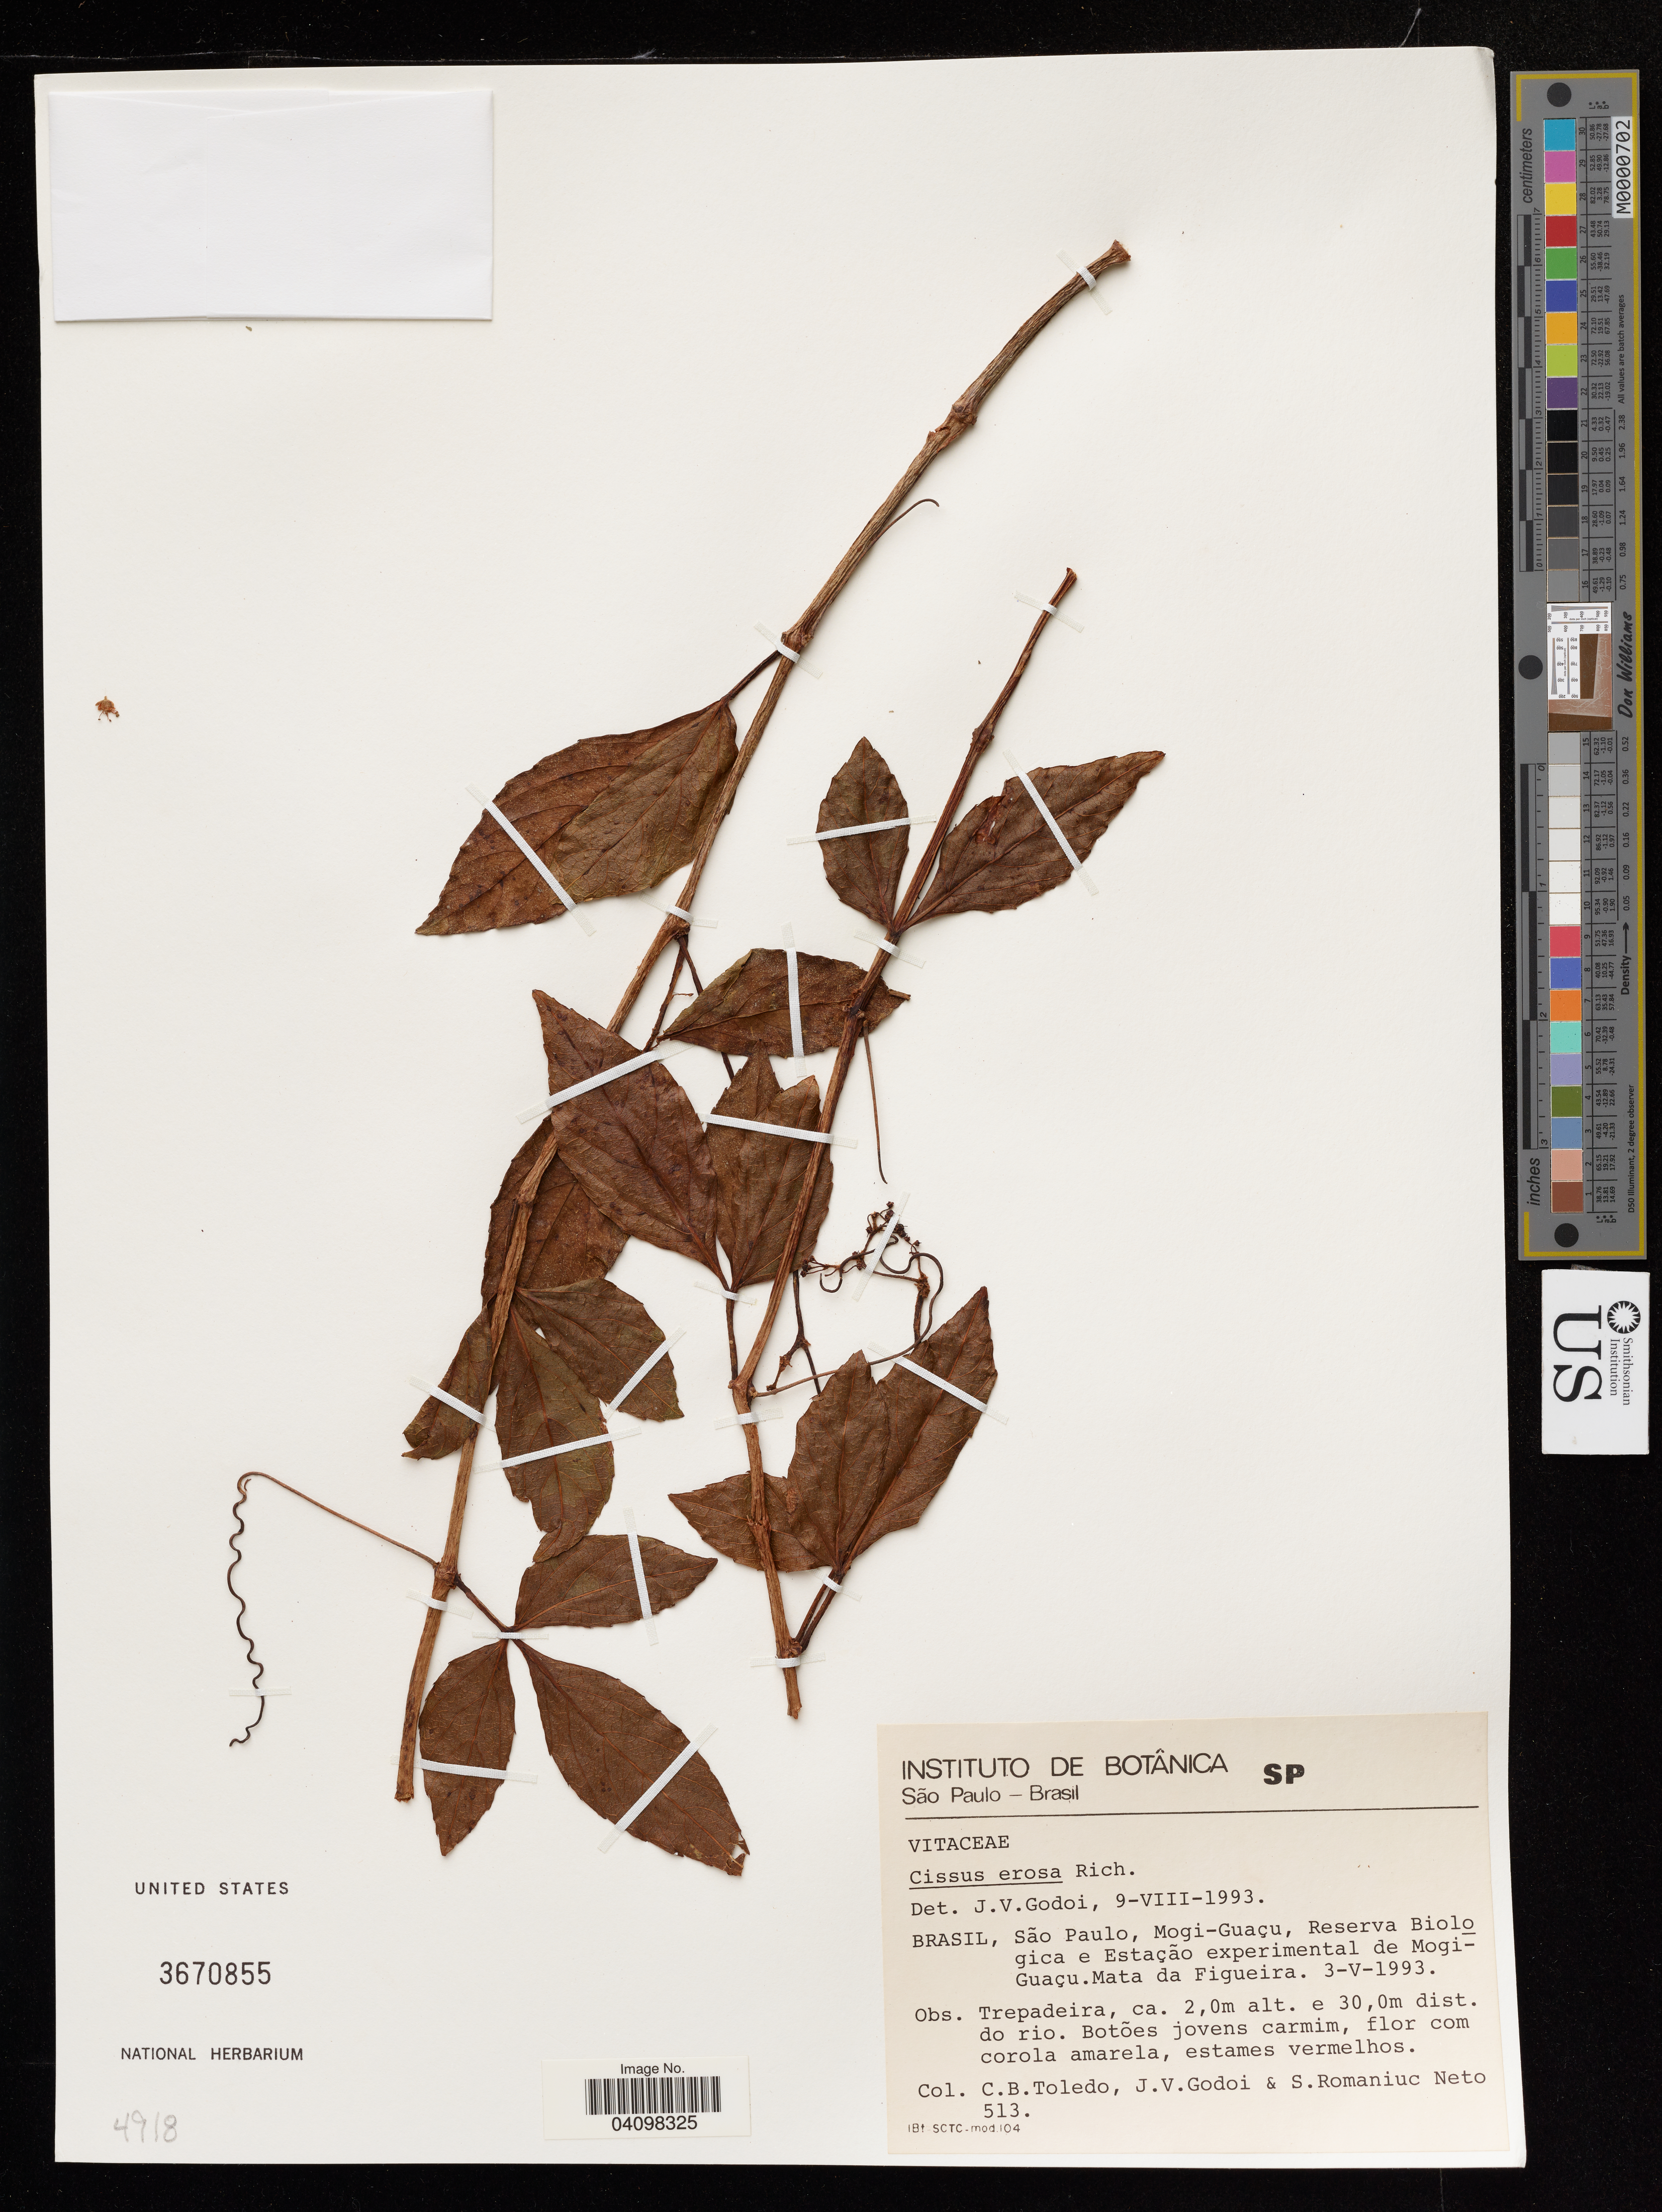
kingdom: Plantae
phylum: Tracheophyta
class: Magnoliopsida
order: Vitales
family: Vitaceae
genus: Cissus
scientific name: Cissus erosa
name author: Rich.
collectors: C. B. Toledo, J. Godoi & S. Romaniuc Neto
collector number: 513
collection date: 1993-05-03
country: Brazil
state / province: São Paulo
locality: Mogi-Guaçu, Reserva Biolo gica e Estação experimental de Mogi- Guaçu.Mata da Figueira.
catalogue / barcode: US 3670855